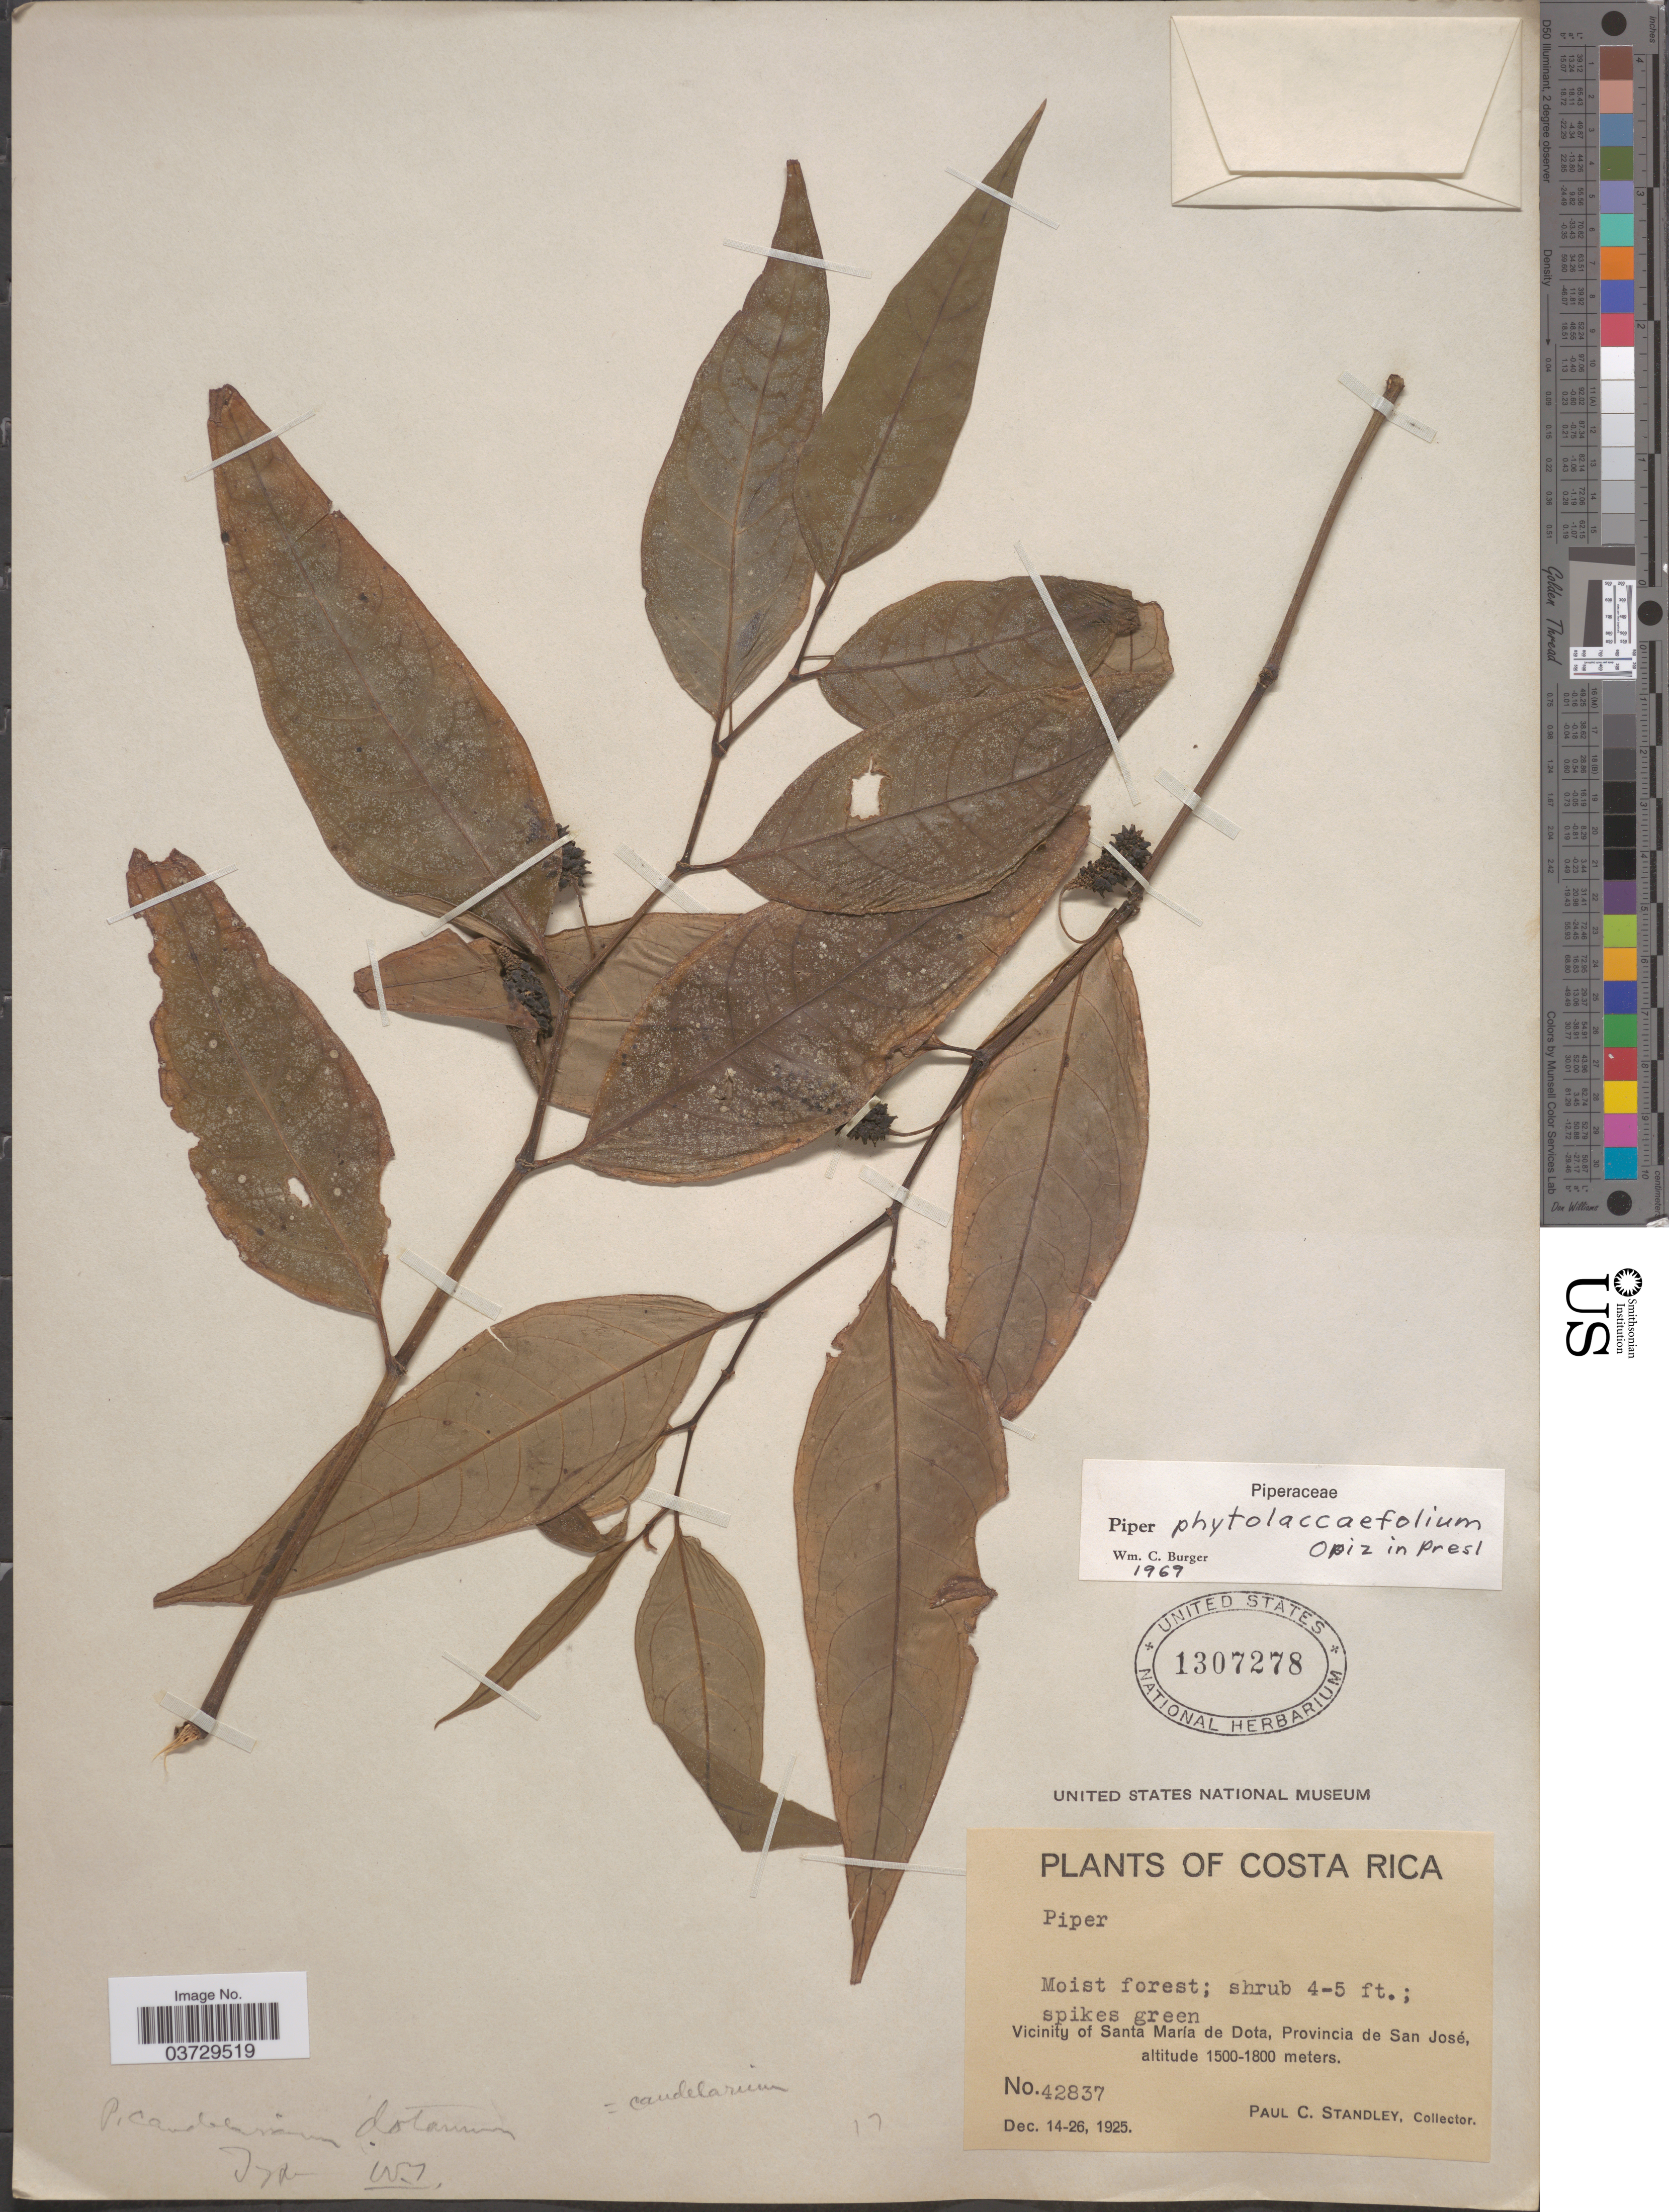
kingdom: Plantae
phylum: Tracheophyta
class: Magnoliopsida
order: Piperales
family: Piperaceae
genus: Piper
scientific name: Piper phytolaccifolium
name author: Opiz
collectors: P. C. Standley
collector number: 42837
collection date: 1925-12-14/1925-12-26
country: Costa Rica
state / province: San José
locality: Vicinity of Santa María de Dota.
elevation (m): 1500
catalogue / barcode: US 1307278